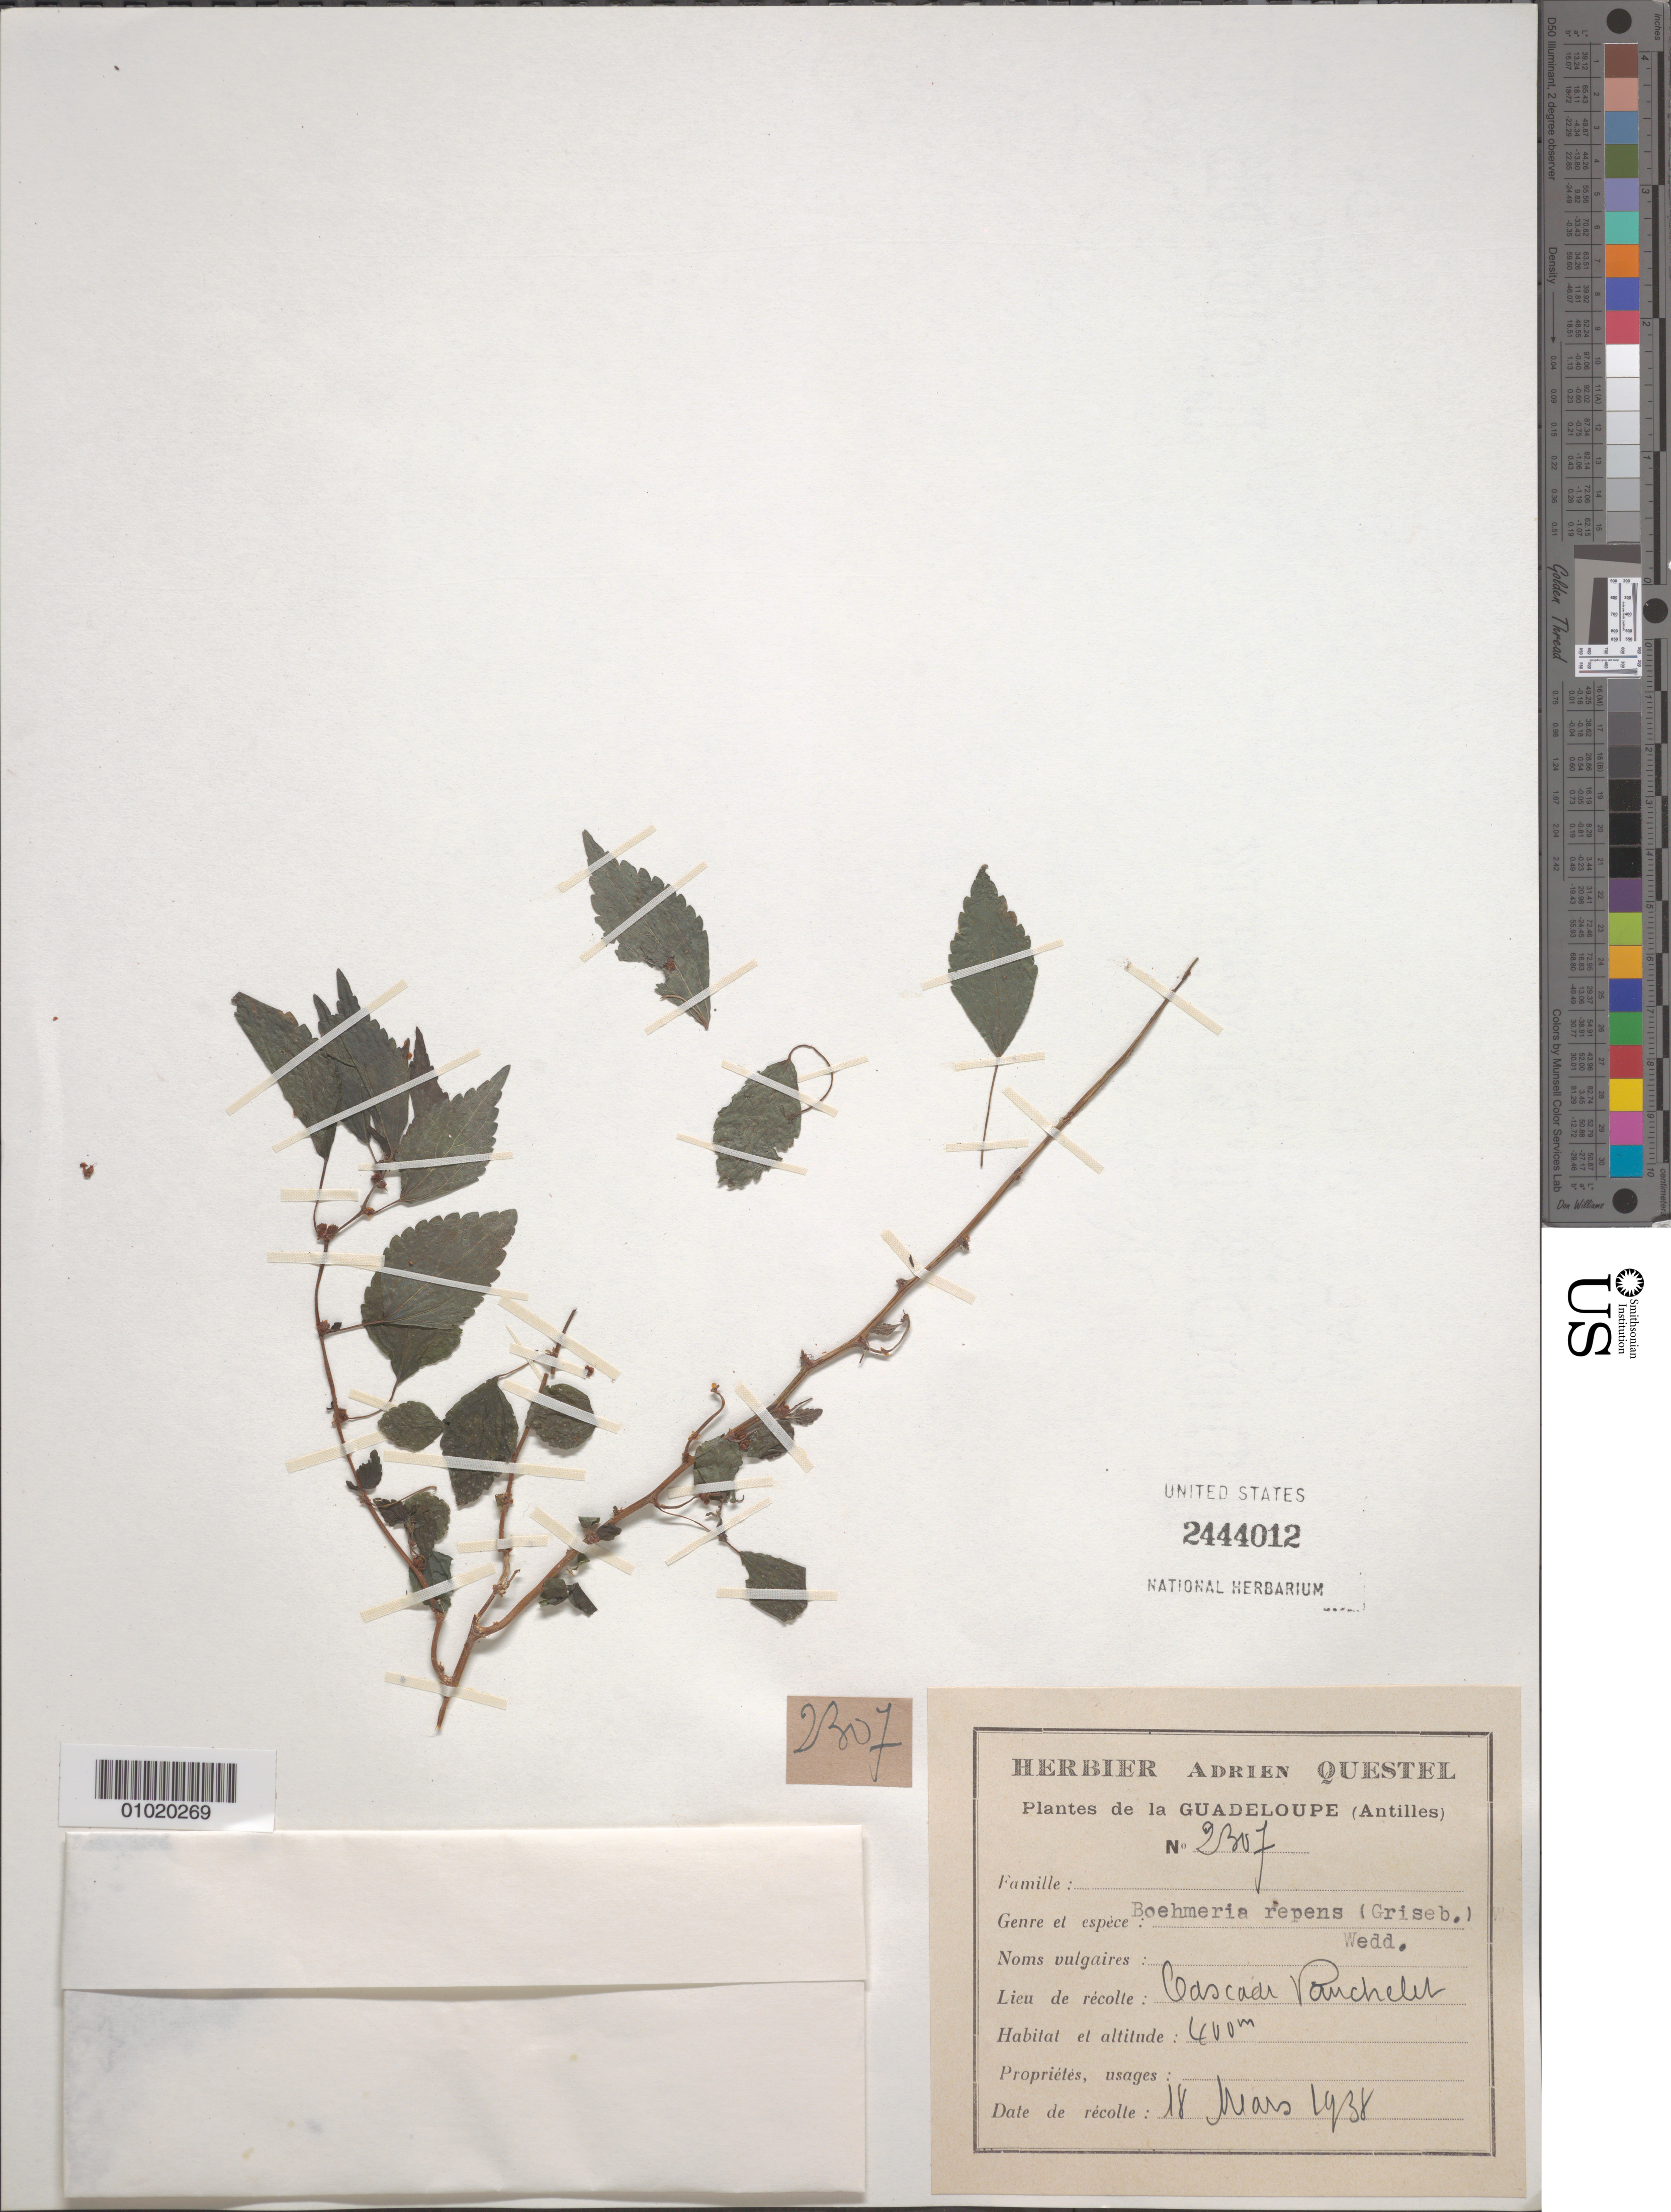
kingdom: Plantae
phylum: Tracheophyta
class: Magnoliopsida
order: Rosales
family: Urticaceae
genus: Boehmeria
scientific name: Boehmeria repens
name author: (Griseb.) Wedd.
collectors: A. Questel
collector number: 2301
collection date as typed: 18 Mar 1938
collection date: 1938-03-18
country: Guadeloupe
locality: Cascada Pauchelel ?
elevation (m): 400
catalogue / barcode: US 2444012